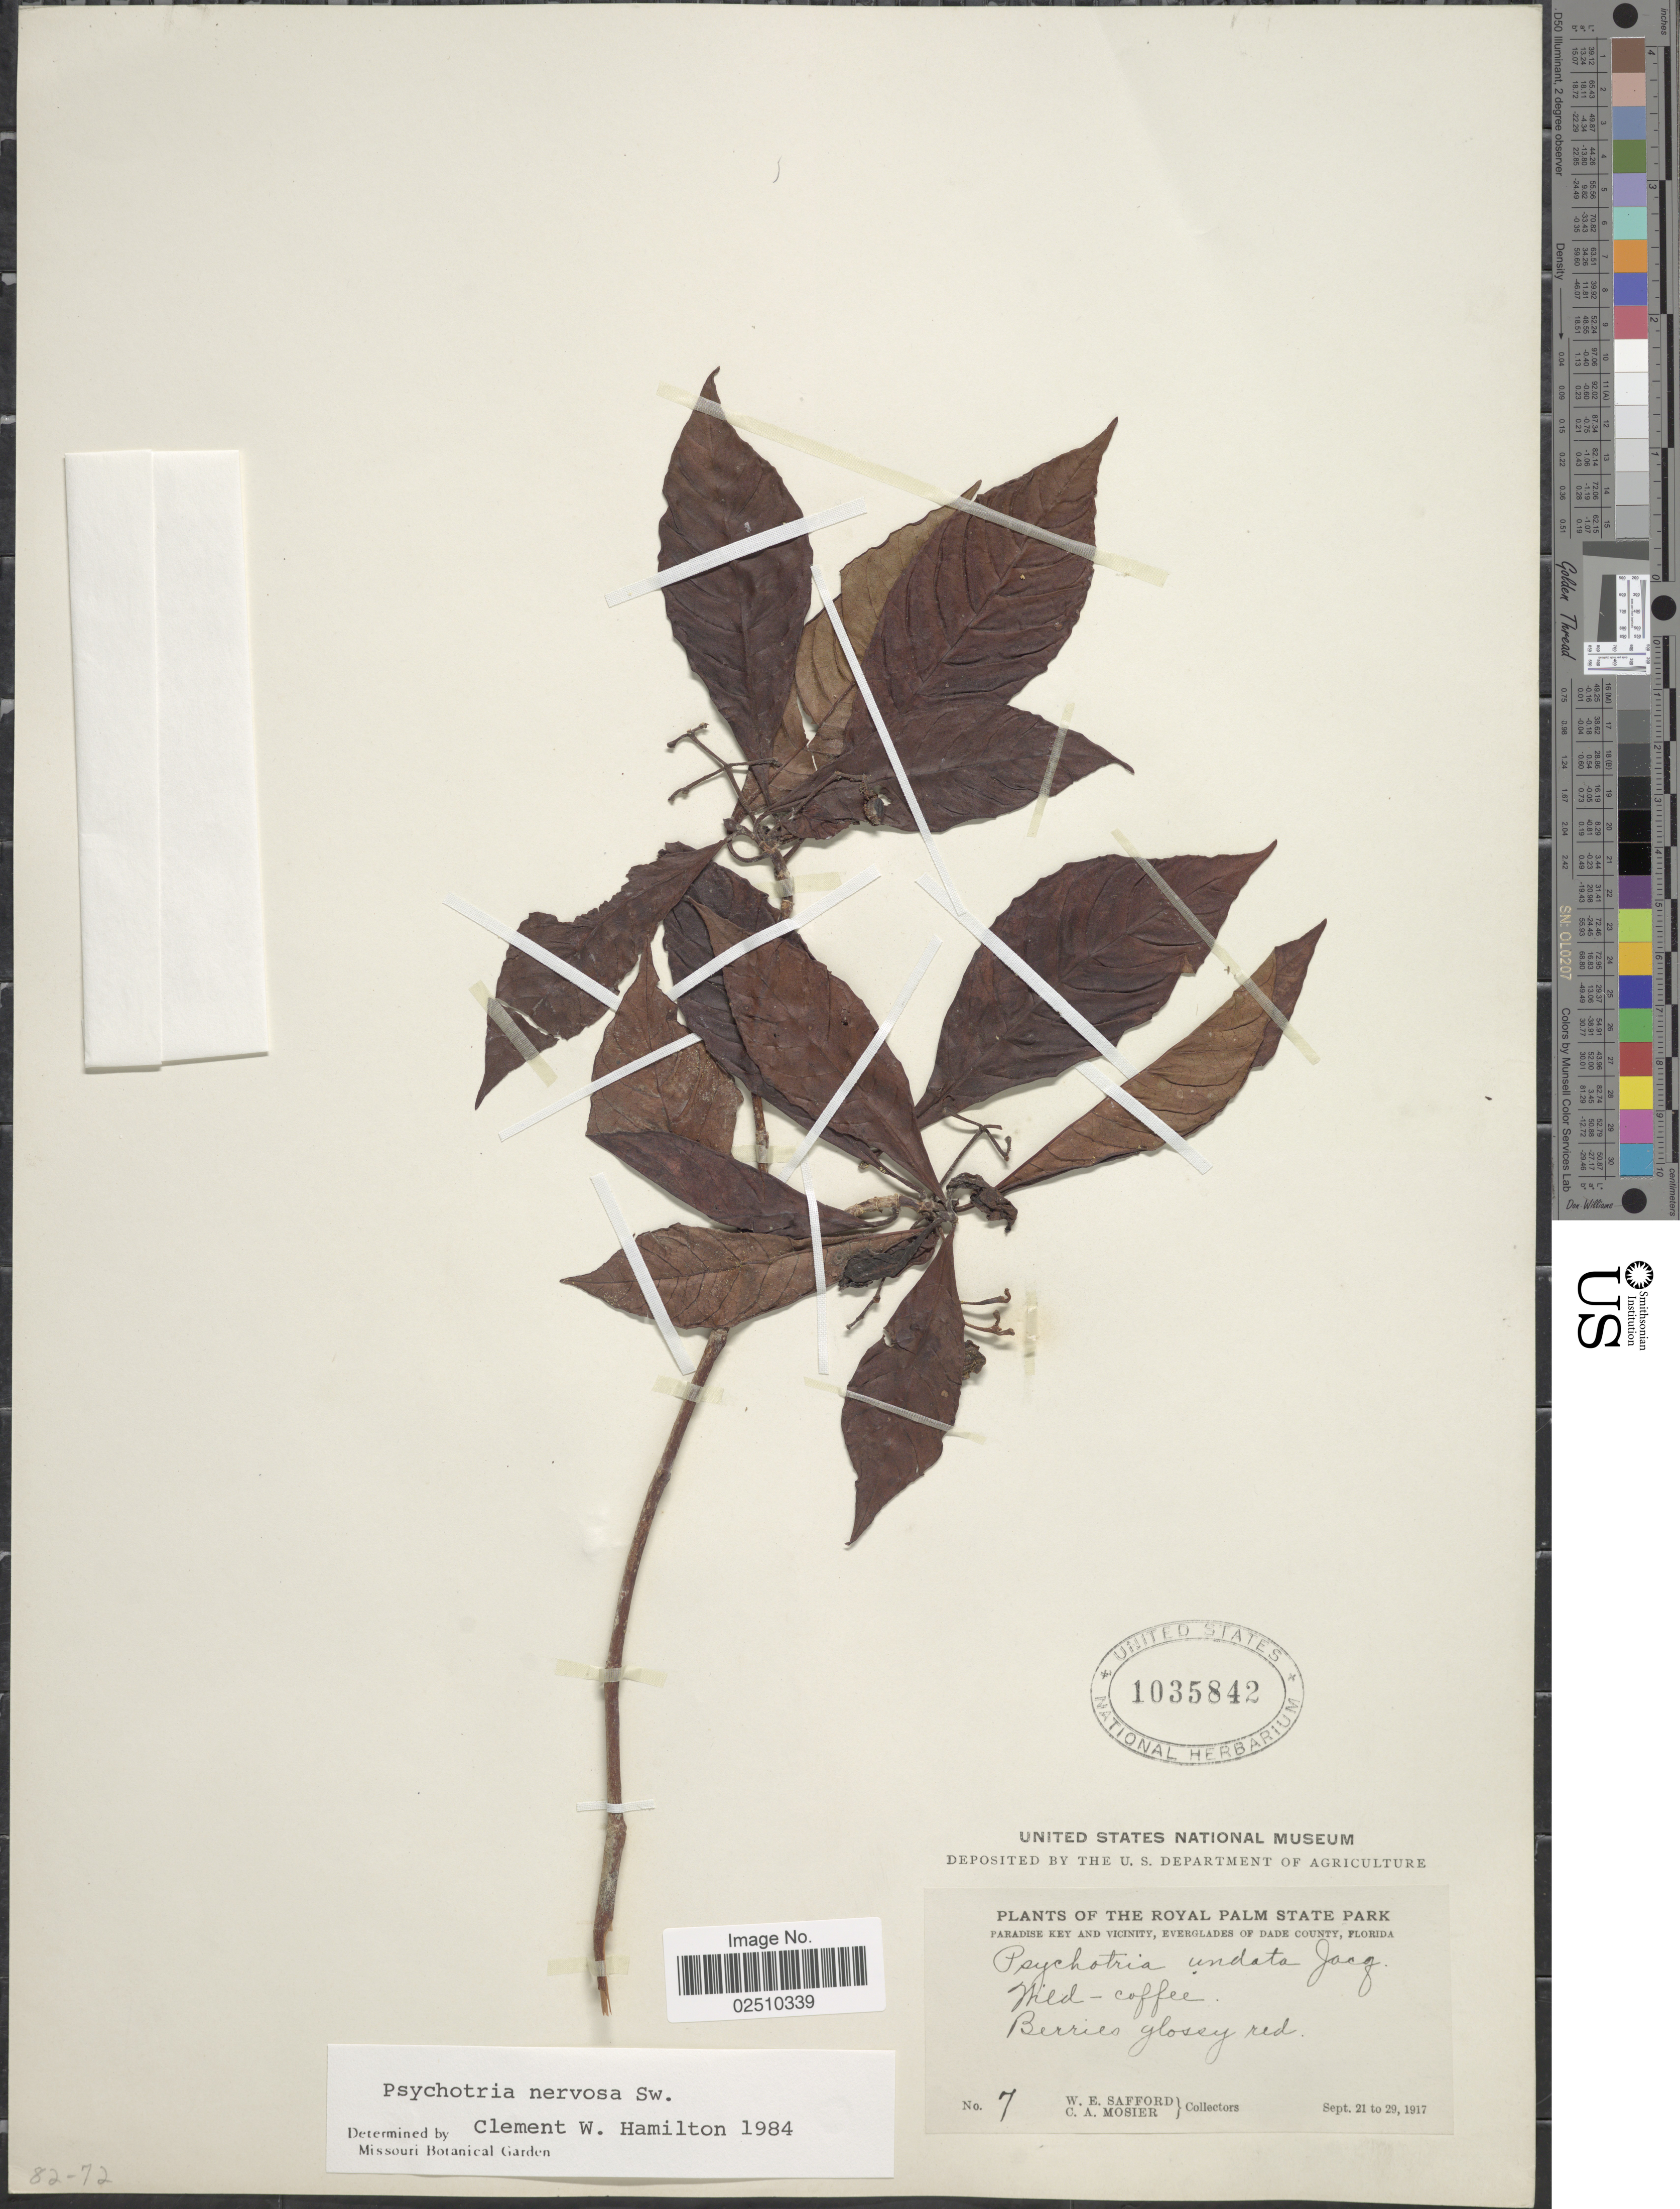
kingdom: Plantae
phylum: Tracheophyta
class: Magnoliopsida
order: Gentianales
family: Rubiaceae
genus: Psychotria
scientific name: Psychotria nervosa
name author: Sw.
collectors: W. E. Safford & C. A. Mosier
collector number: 7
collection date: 1917-09-21/1917-09-29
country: United States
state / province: Florida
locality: Royal Palm State Park. Paradise Key and Vicinity, Everglades of Dade County.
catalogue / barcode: US 1035842